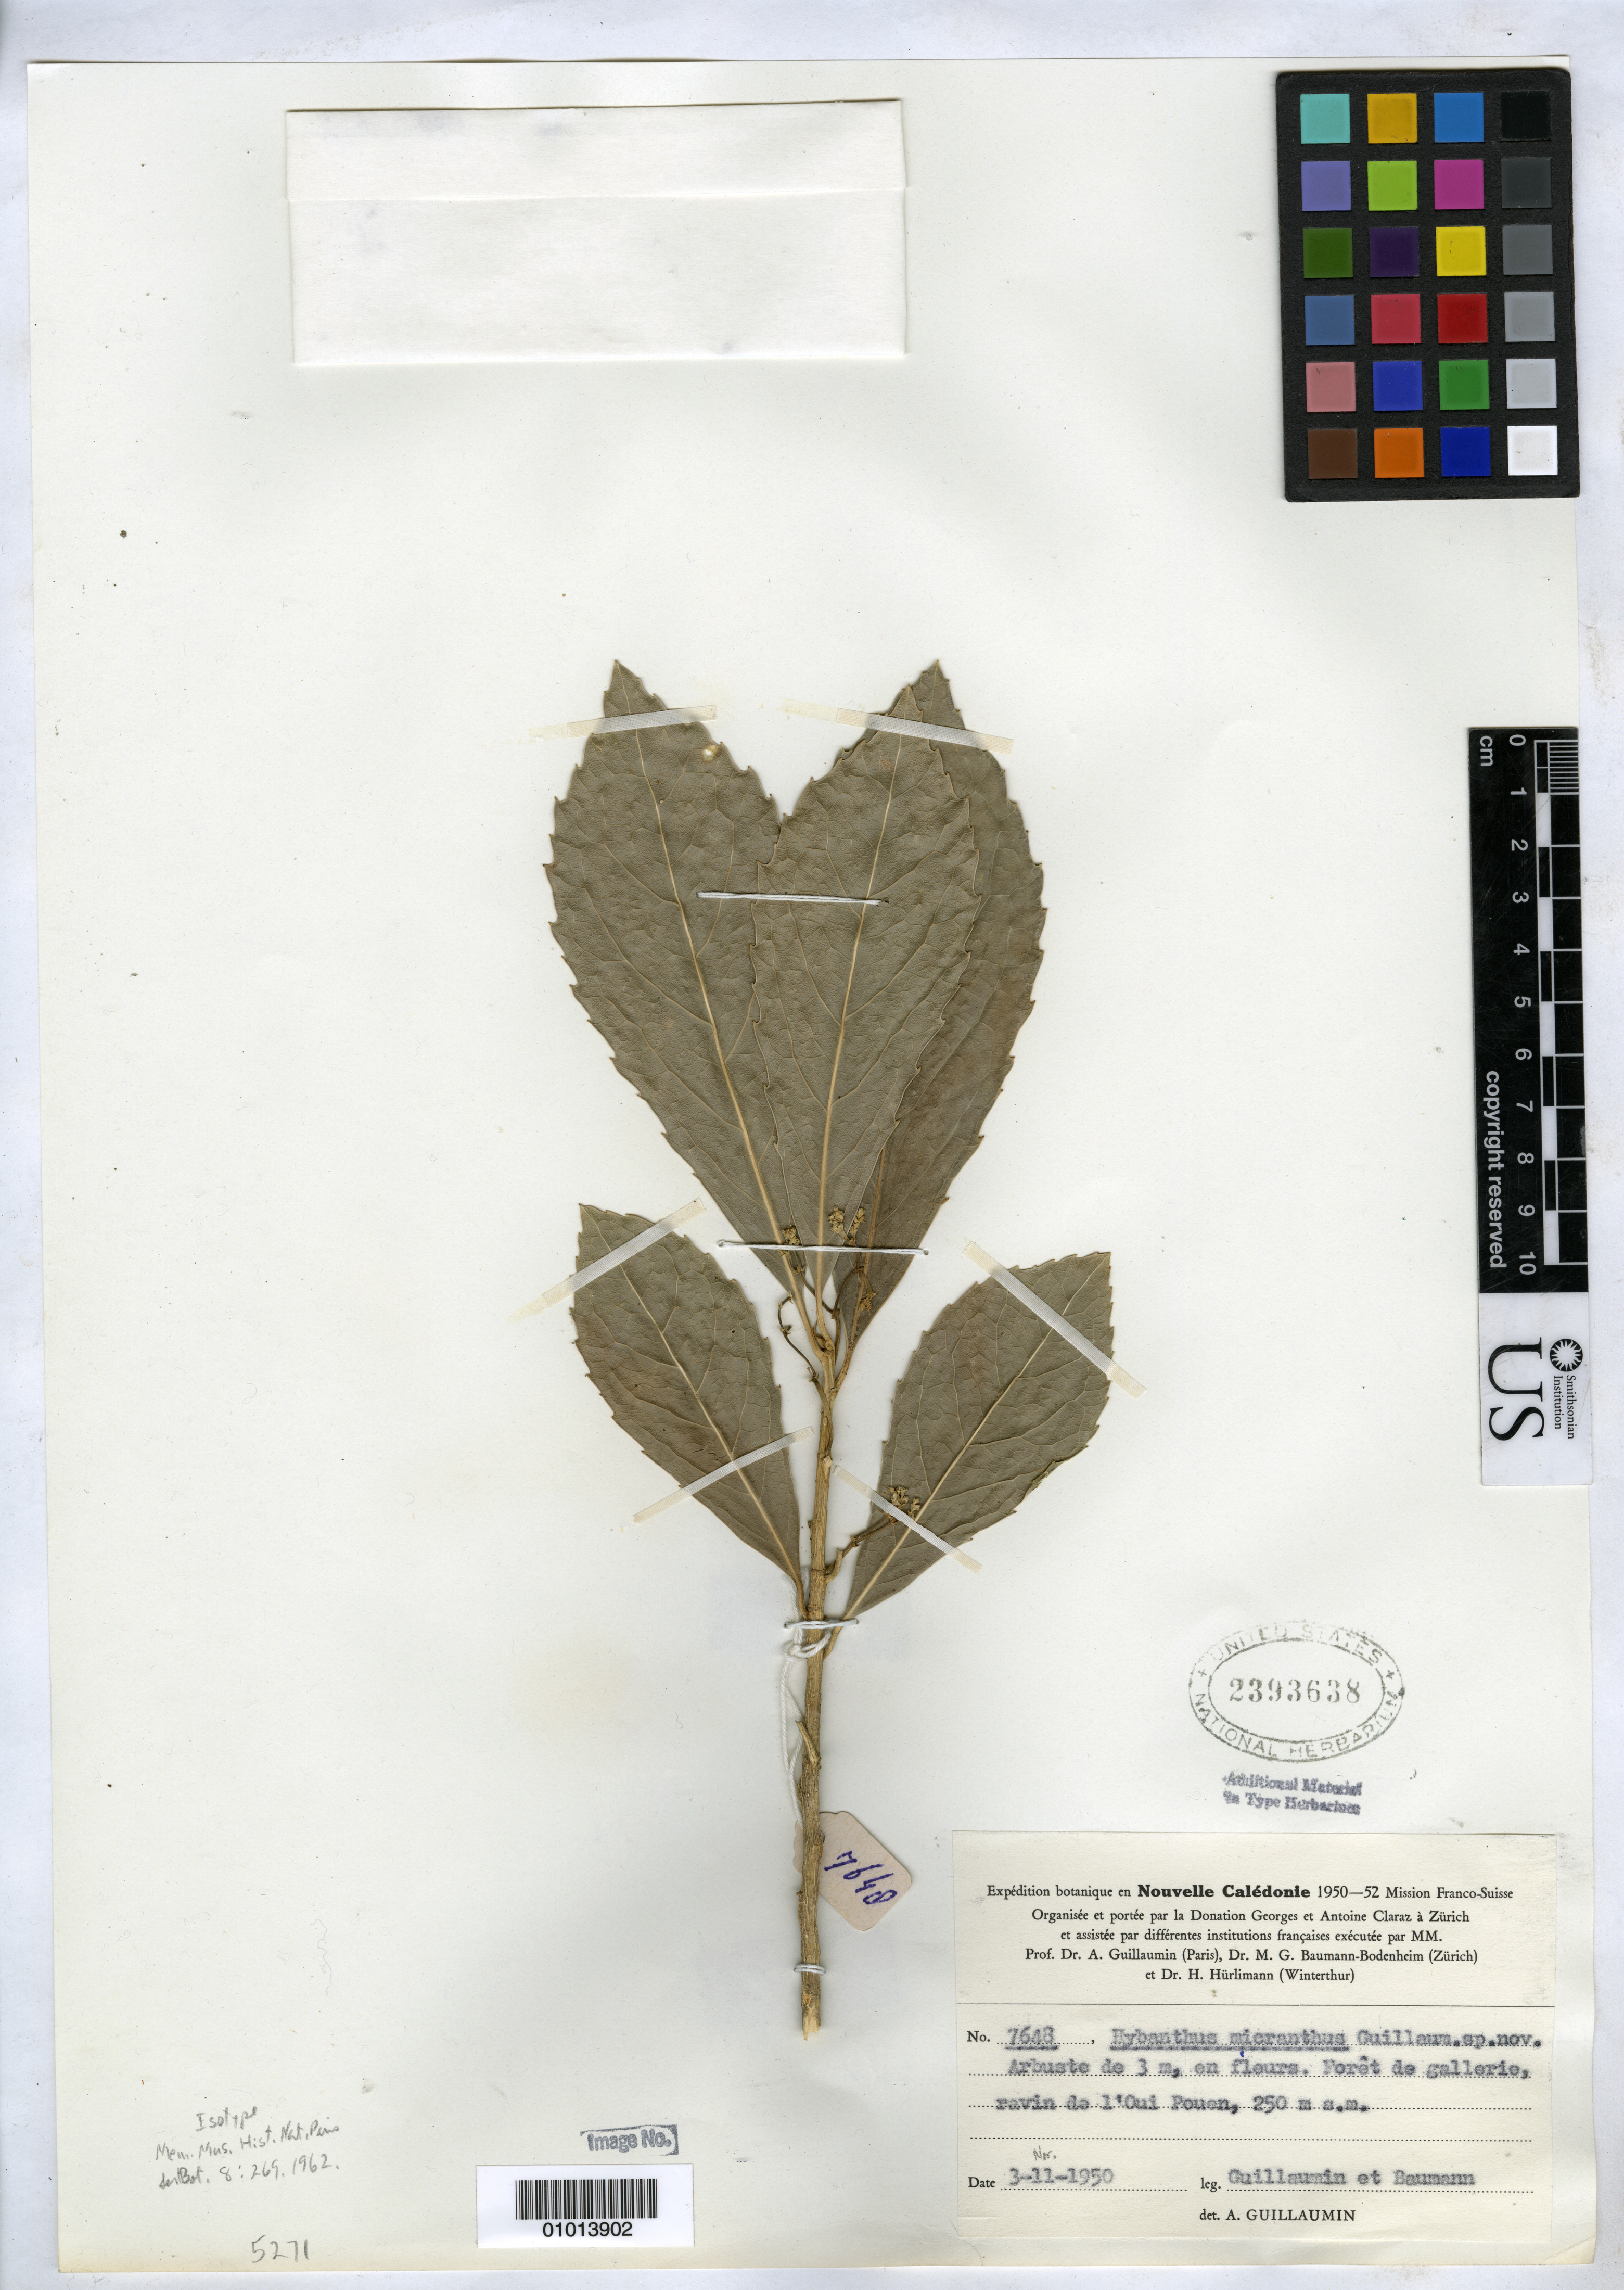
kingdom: Plantae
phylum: Tracheophyta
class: Magnoliopsida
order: Malpighiales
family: Violaceae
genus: Hybanthus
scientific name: Hybanthus micranthus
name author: Guillaumin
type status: Isotype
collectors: A. Guillaumin & M. G. Baumann-Bodenheim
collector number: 7648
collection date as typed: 03 Nov 1950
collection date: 1950-11-03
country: New Caledonia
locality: Ravin de l'Oui Pouen.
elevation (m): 250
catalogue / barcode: US 2393638